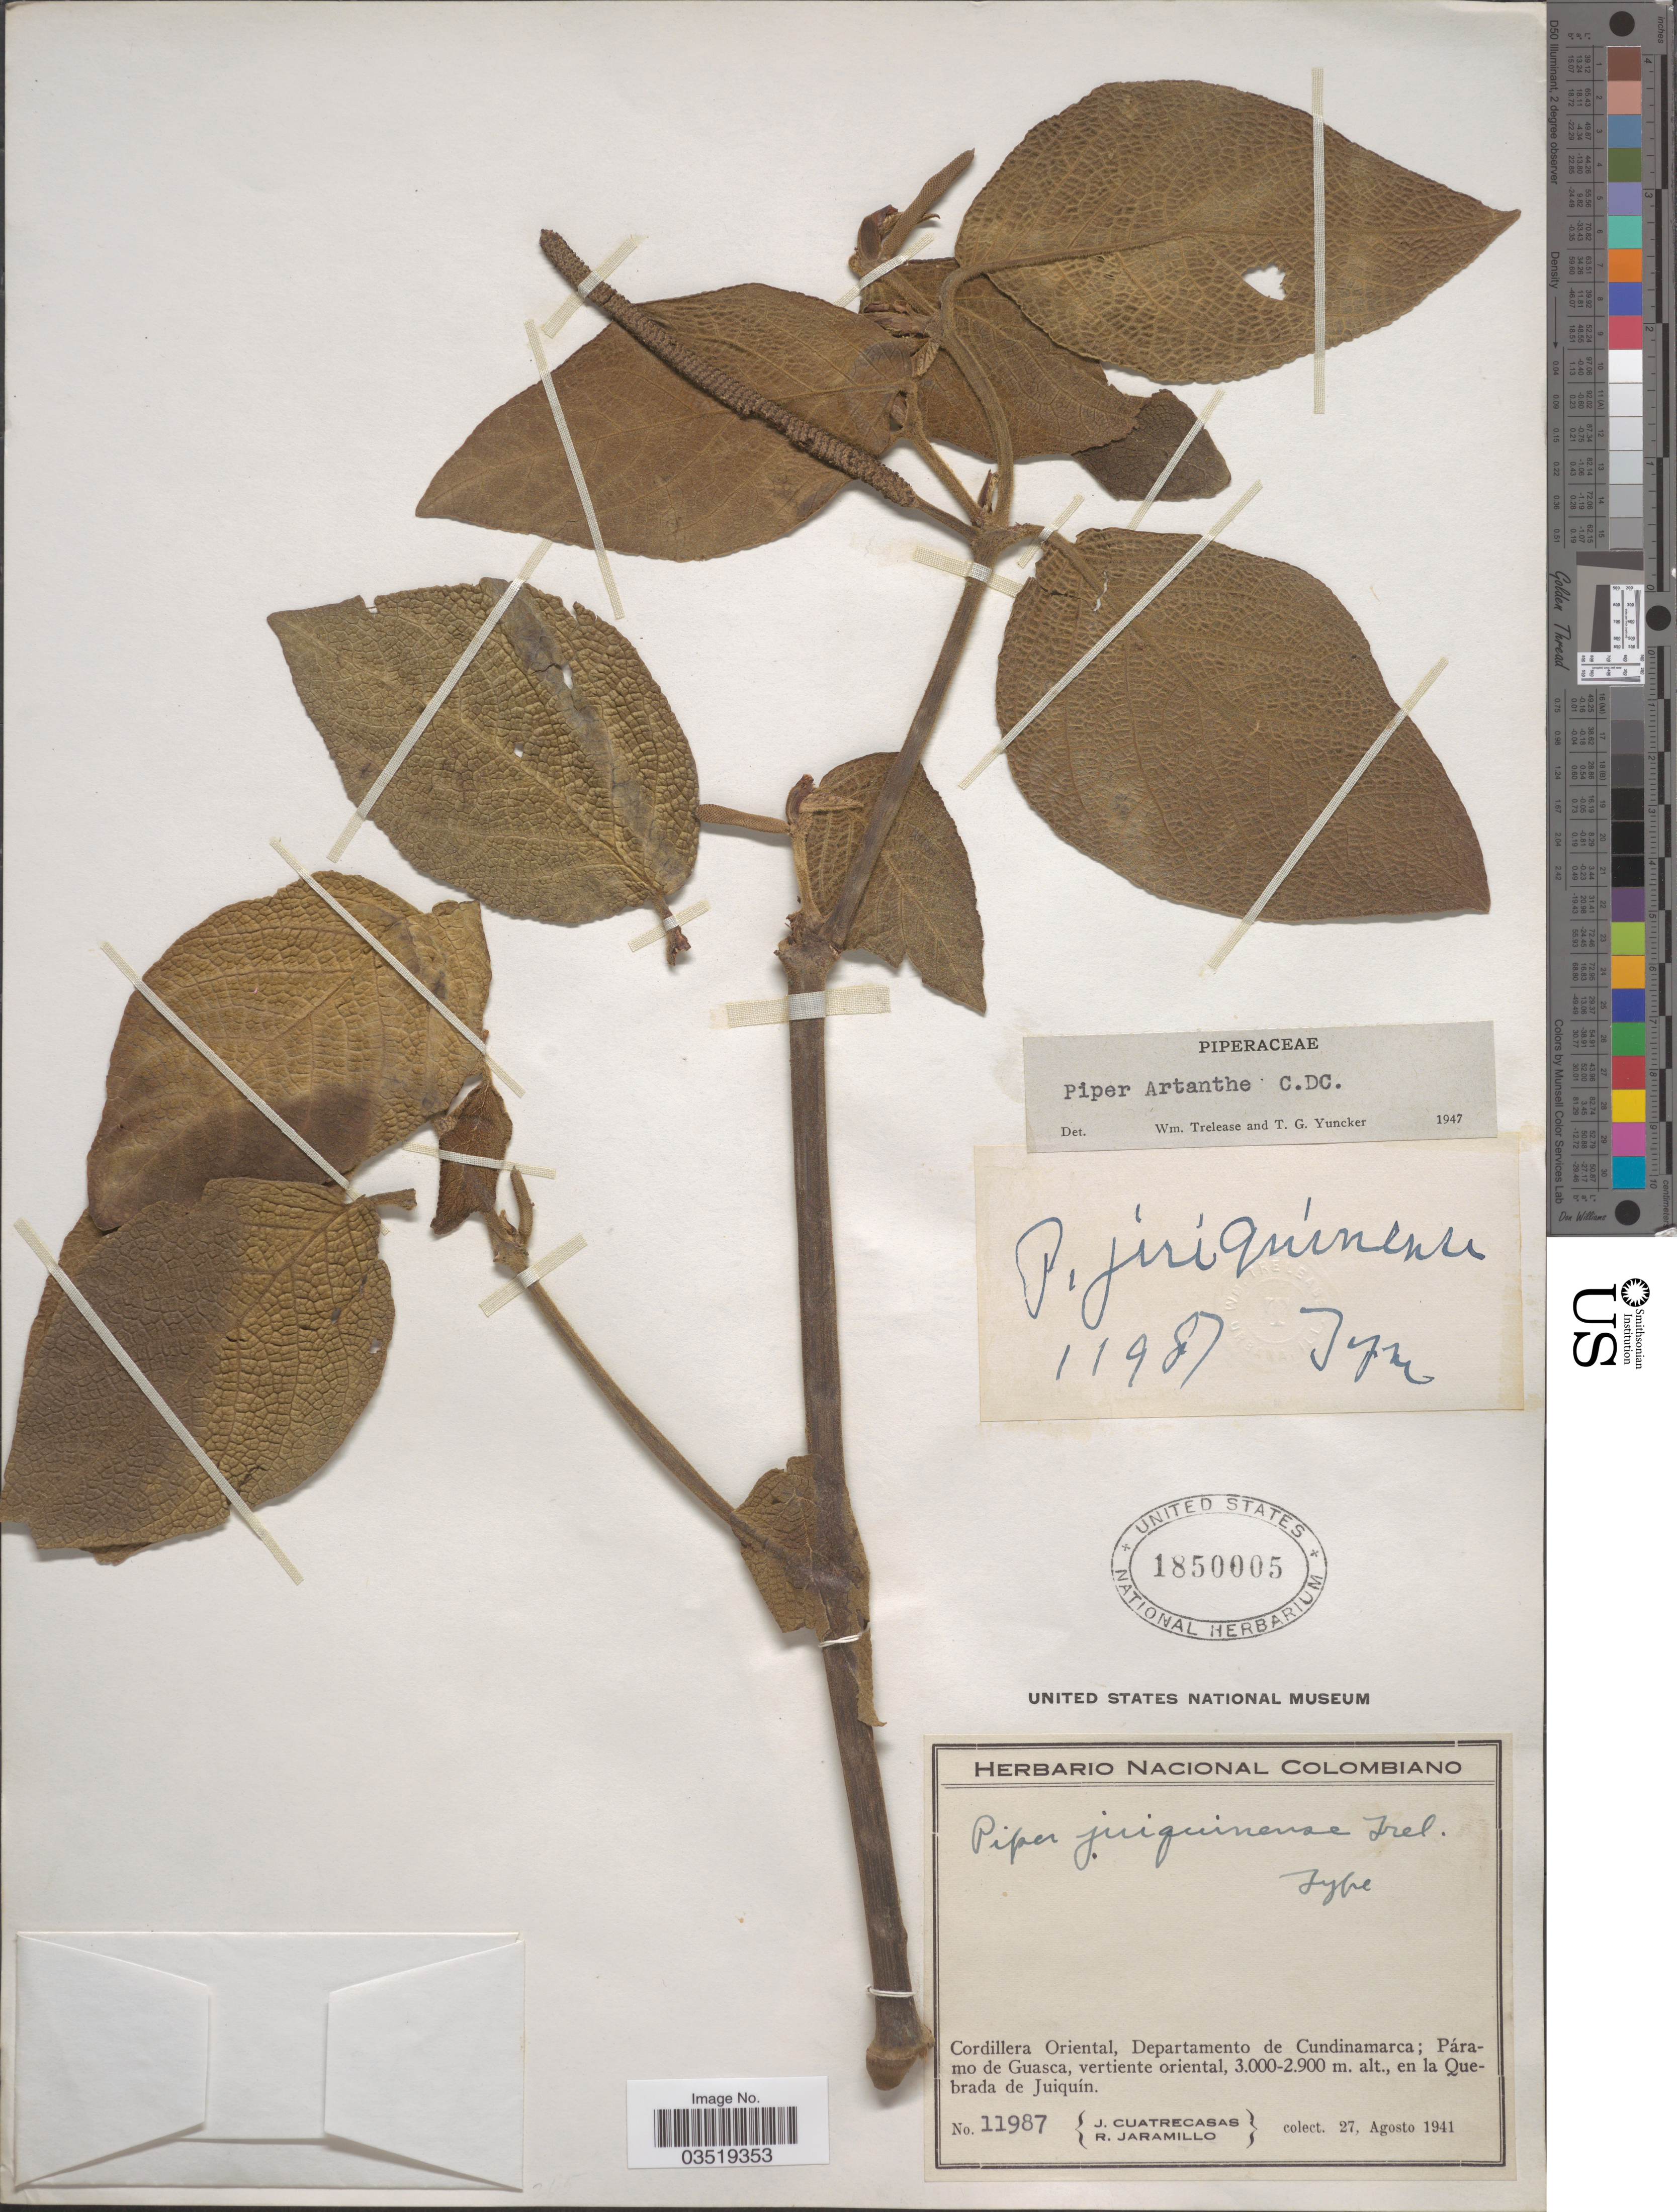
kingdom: Plantae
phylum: Tracheophyta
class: Magnoliopsida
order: Piperales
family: Piperaceae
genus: Piper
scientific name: Piper artanthe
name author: C. DC.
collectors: J. Cuatrecasas & R. Jaramillo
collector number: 11987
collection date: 1941-08-27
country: Colombia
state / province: Cundinamarca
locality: Cordillera Oriental, Departamento de Cundinamarca; Páramo de Guasca, vertiente oriental, en la Quebrada de Juiquín.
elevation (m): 2900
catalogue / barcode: US 1850005